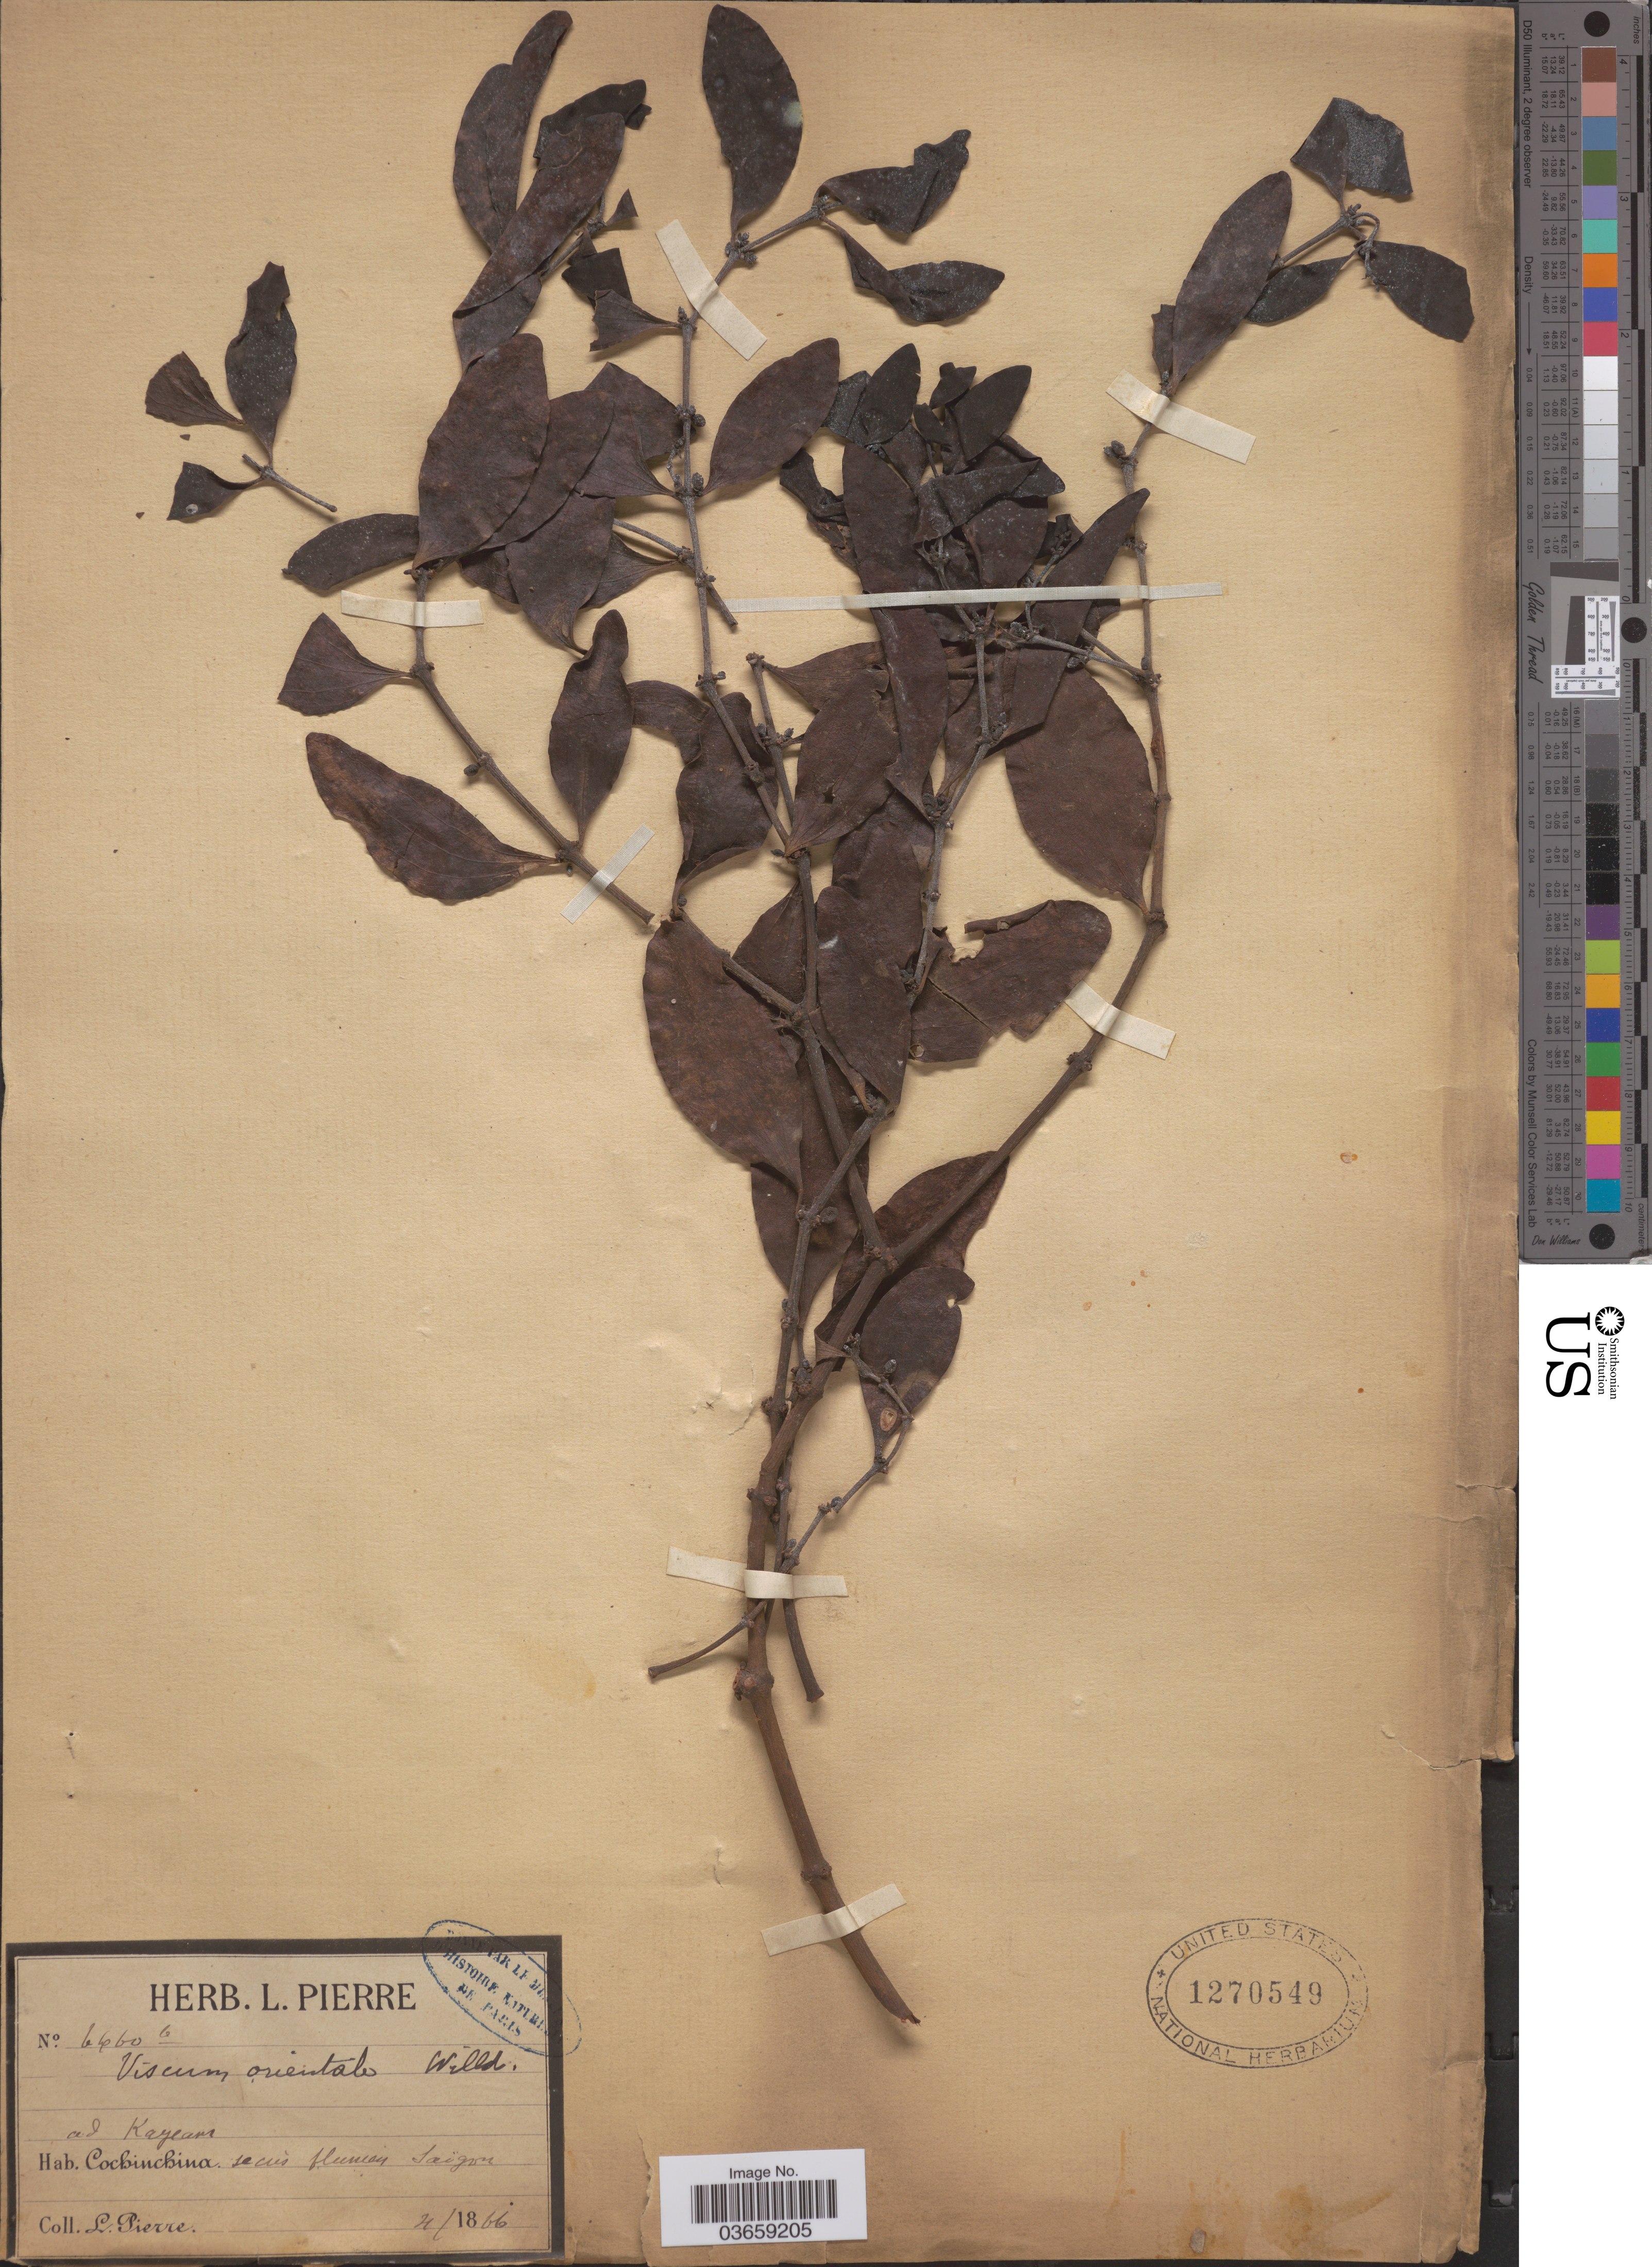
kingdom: Plantae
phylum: Tracheophyta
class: Magnoliopsida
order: Santalales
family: Viscaceae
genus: Viscum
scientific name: Viscum orientale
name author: DC.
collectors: L. Pierre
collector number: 6460b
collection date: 1866-04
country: Vietnam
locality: Ad Kayeane [interpreted]. Cochinchina, Secus flumen Saïgon.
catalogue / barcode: US 1270549